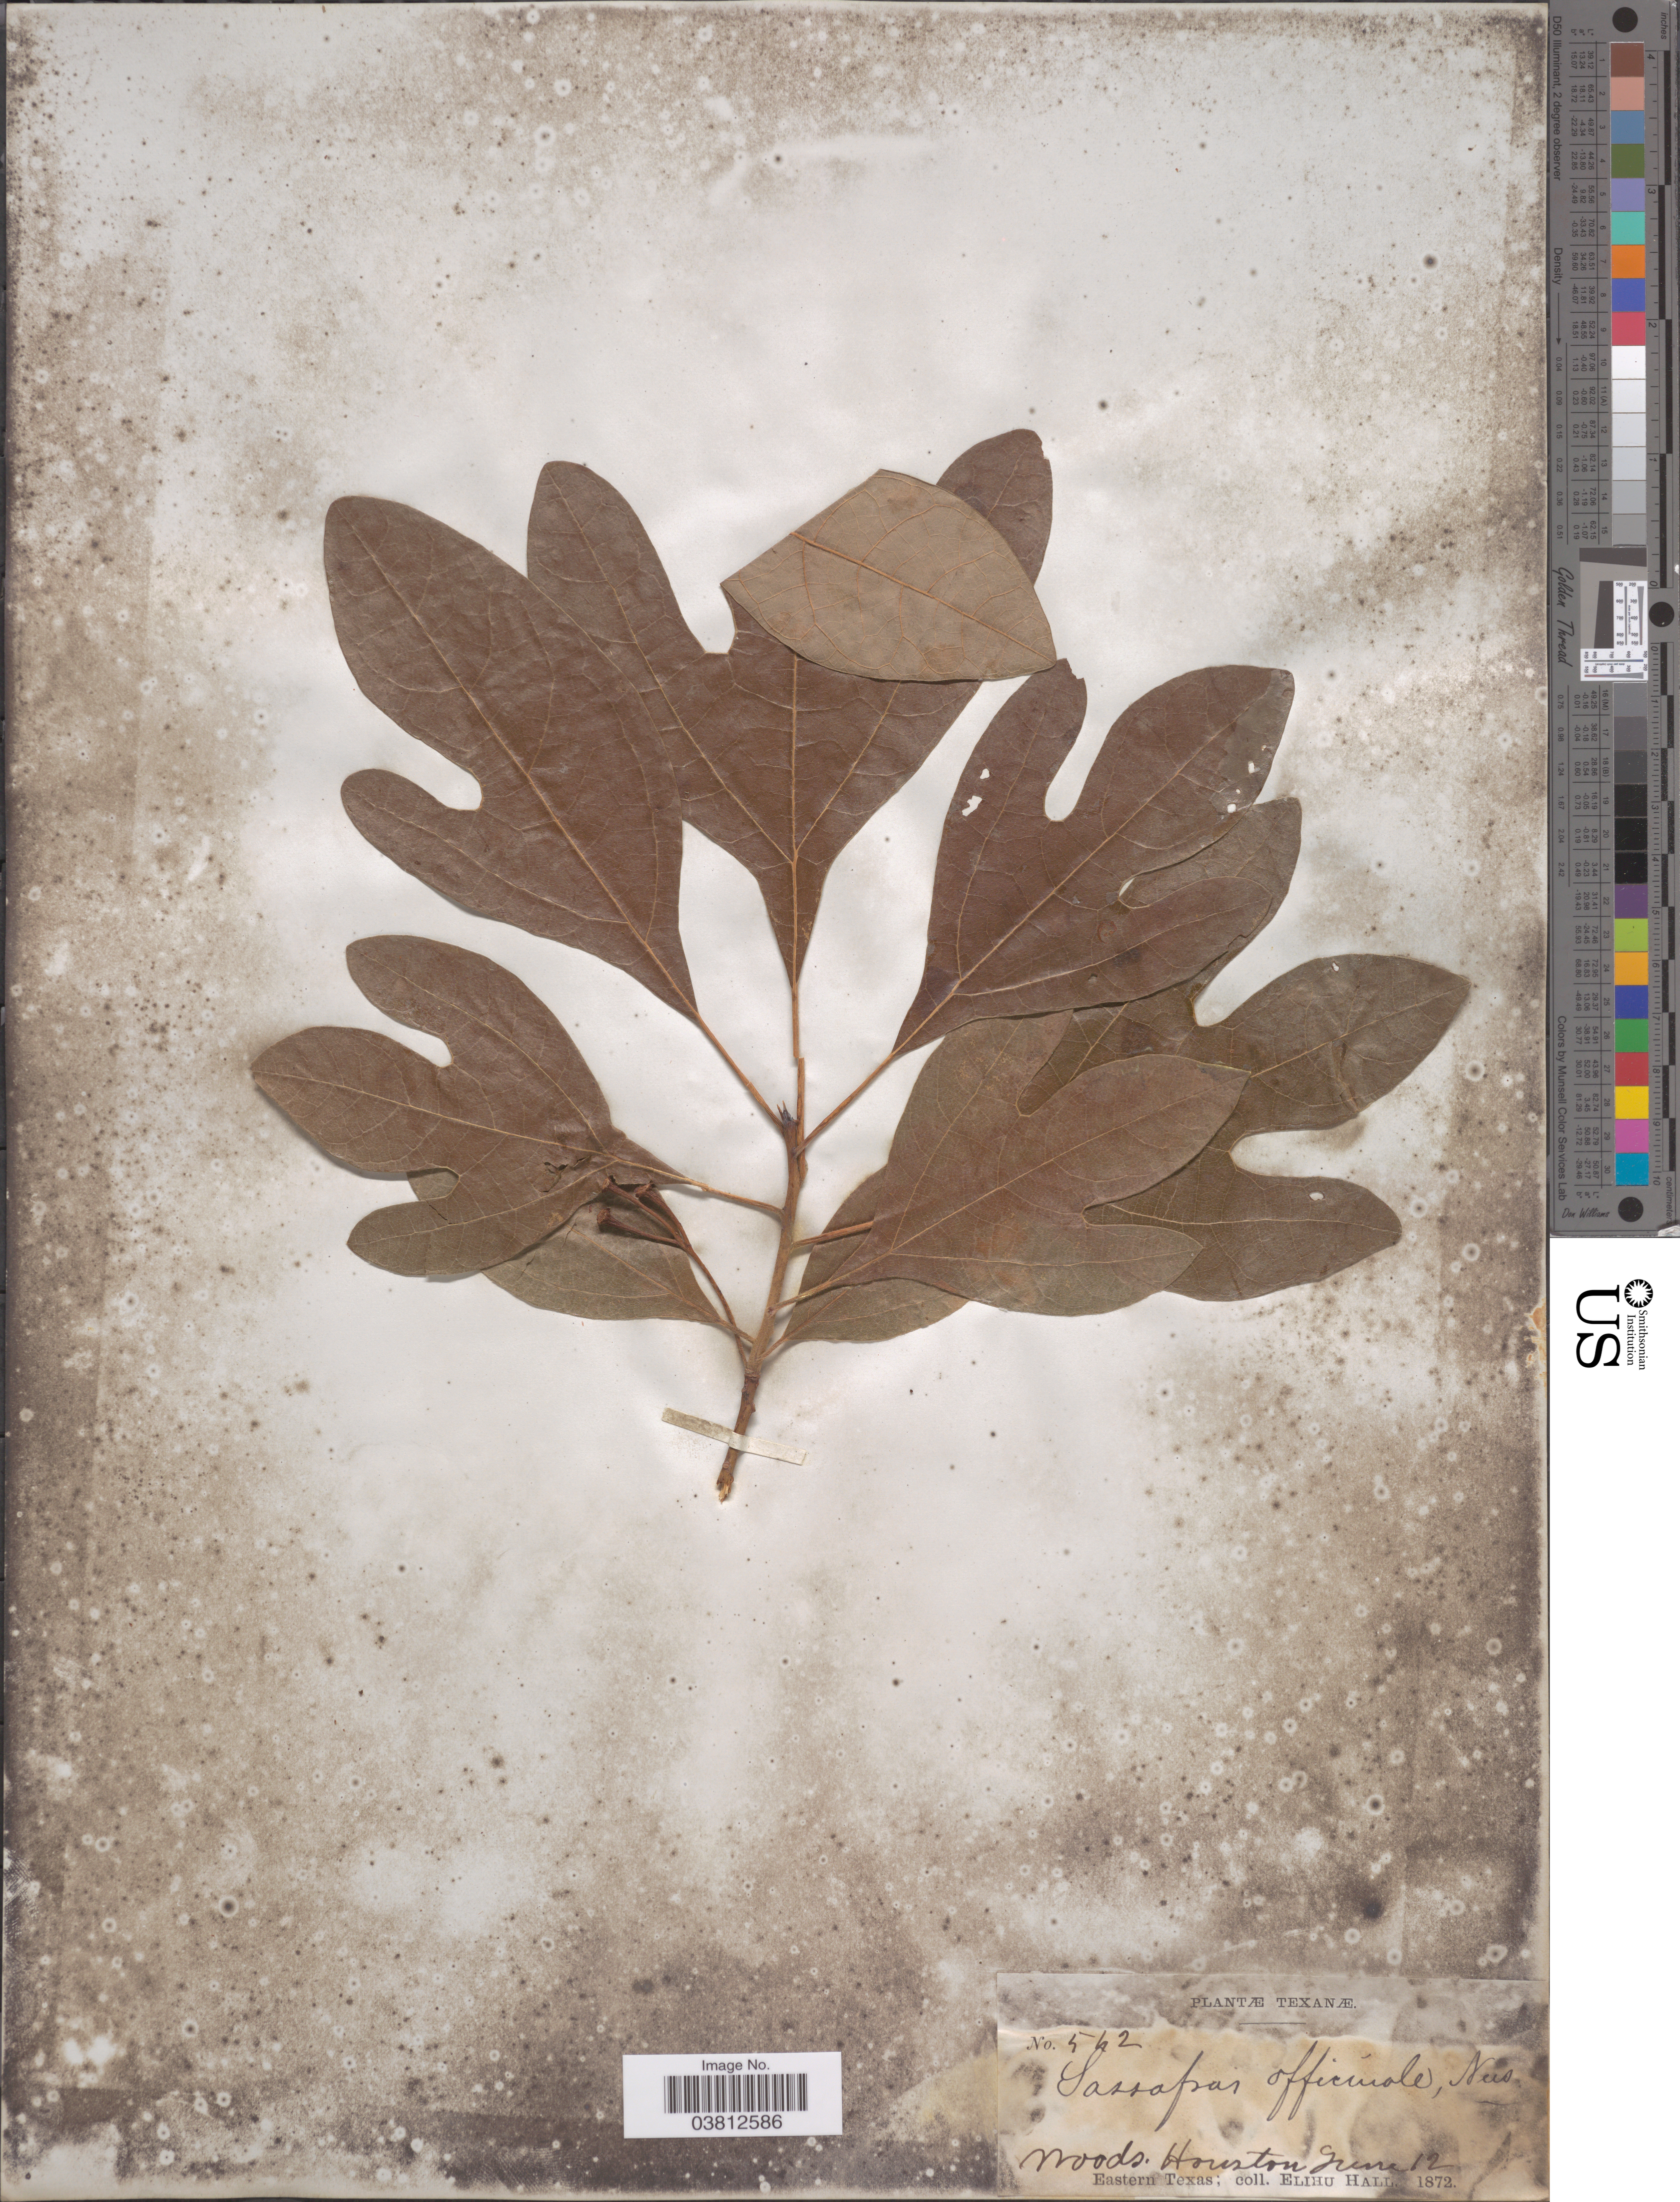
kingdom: Plantae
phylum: Tracheophyta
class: Magnoliopsida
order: Laurales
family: Lauraceae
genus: Sassafras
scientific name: Sassafras albidum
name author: (Nutt.) Nees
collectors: E. Hall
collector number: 542*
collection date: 1872-06-12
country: United States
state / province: Texas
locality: Houston. Eastern Texas.